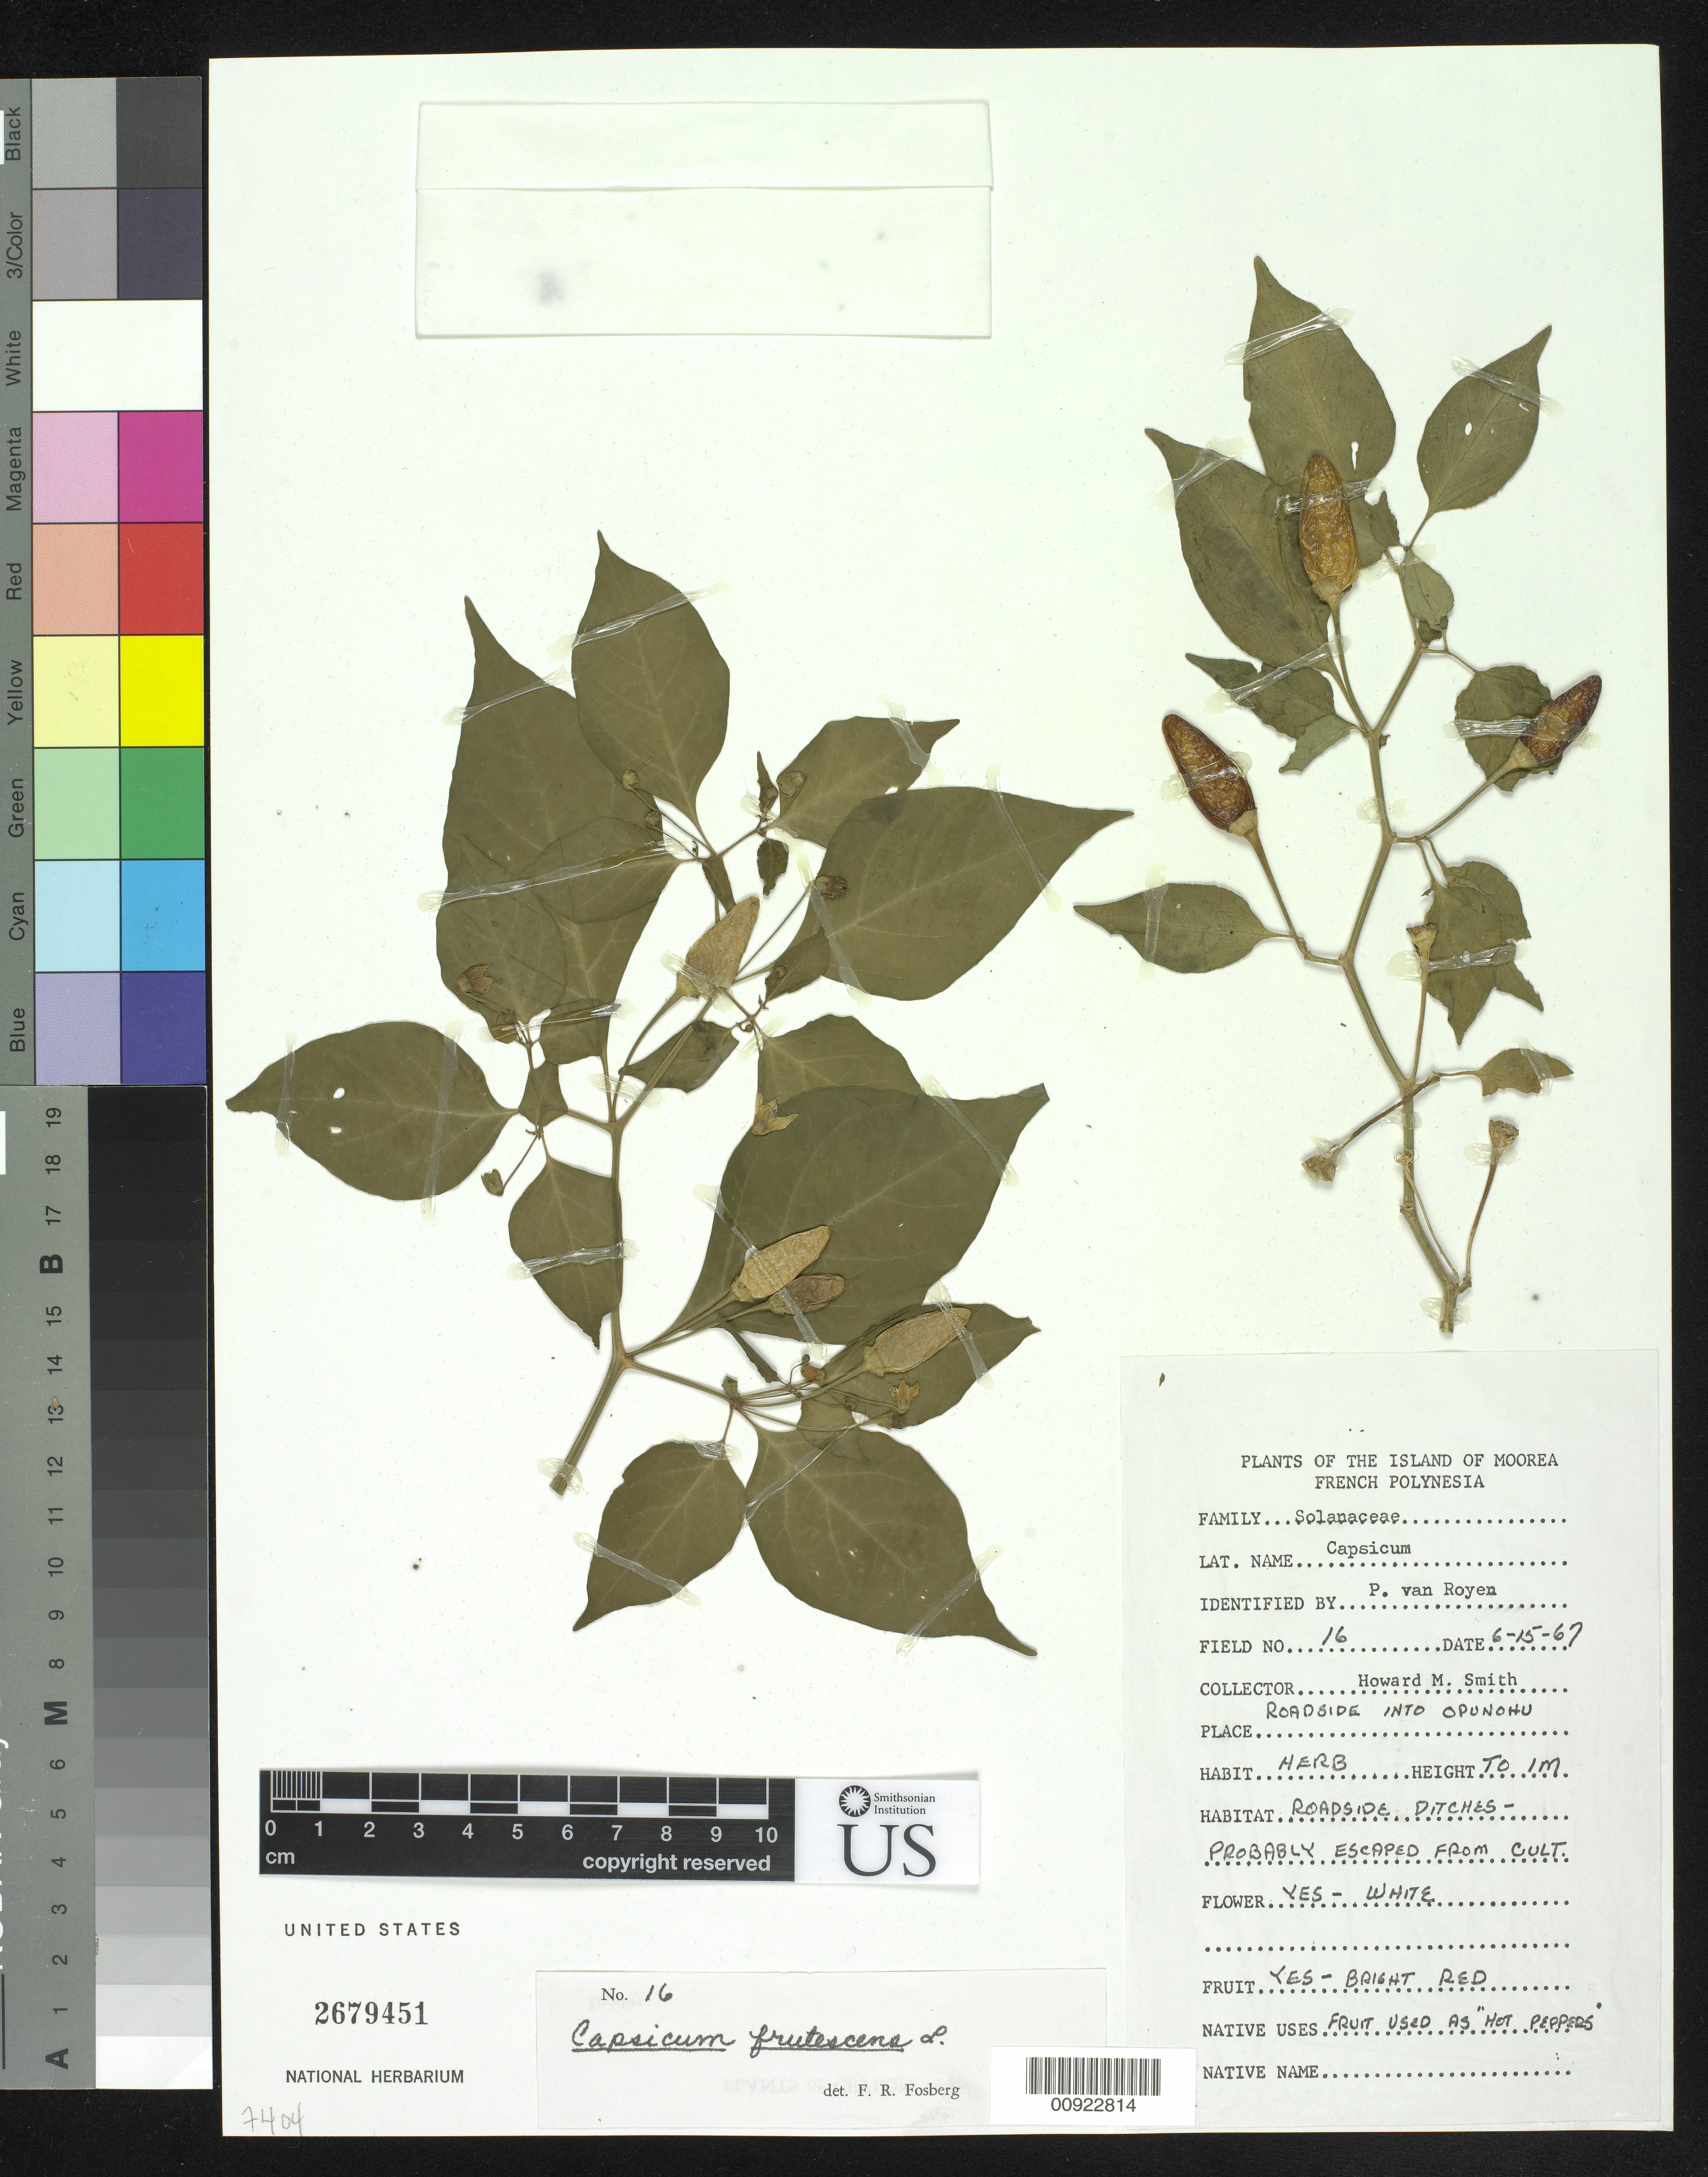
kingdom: Plantae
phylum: Tracheophyta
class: Magnoliopsida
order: Solanales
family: Solanaceae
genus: Capsicum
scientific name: Capsicum frutescens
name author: L.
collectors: H. M. Smith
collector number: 16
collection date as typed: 15 Jun 1967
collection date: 1967-06-15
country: French Polynesia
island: Moorea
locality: Vicinity of Opunohu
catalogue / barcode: US 2679451